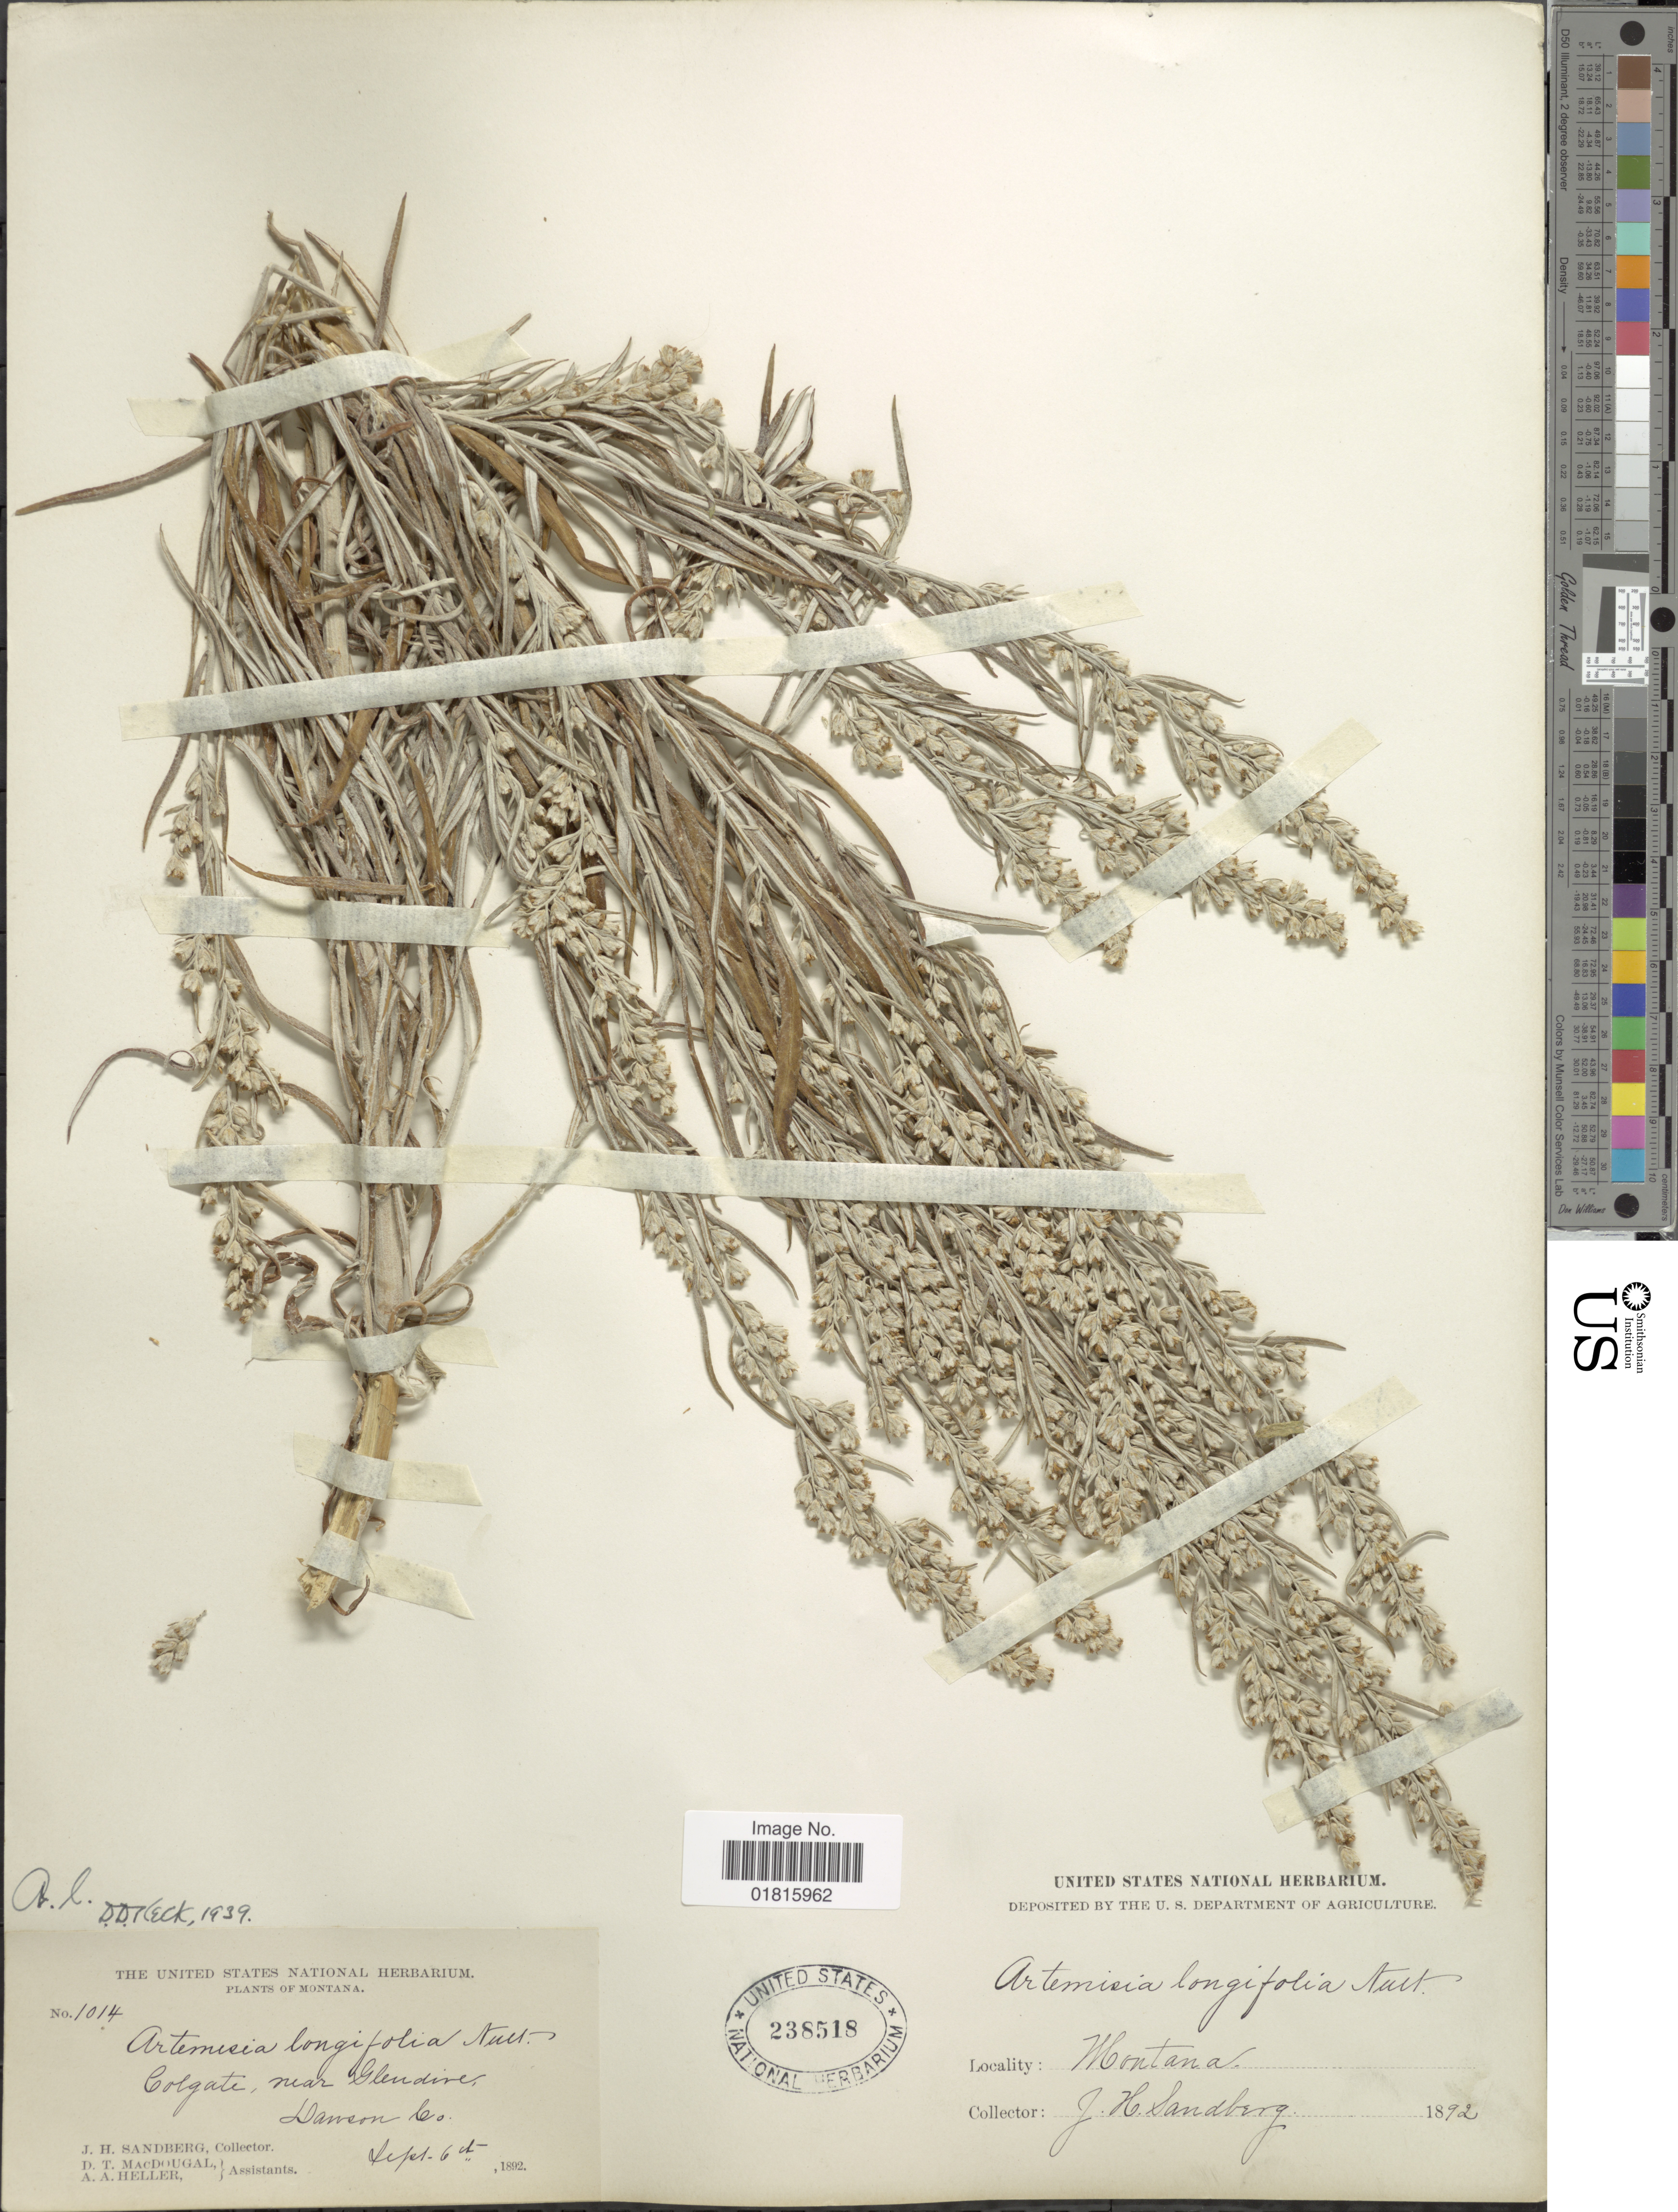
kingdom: Plantae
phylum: Tracheophyta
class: Magnoliopsida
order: Asterales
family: Asteraceae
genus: Artemisia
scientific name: Artemisia longifolia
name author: Nutt.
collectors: J. H. Sandberg, D. T. MacDougal & A. A. Heller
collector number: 1014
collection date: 1892-09-06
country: United States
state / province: Montana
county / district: Dawson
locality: Colgate, near Glendive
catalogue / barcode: US 238518